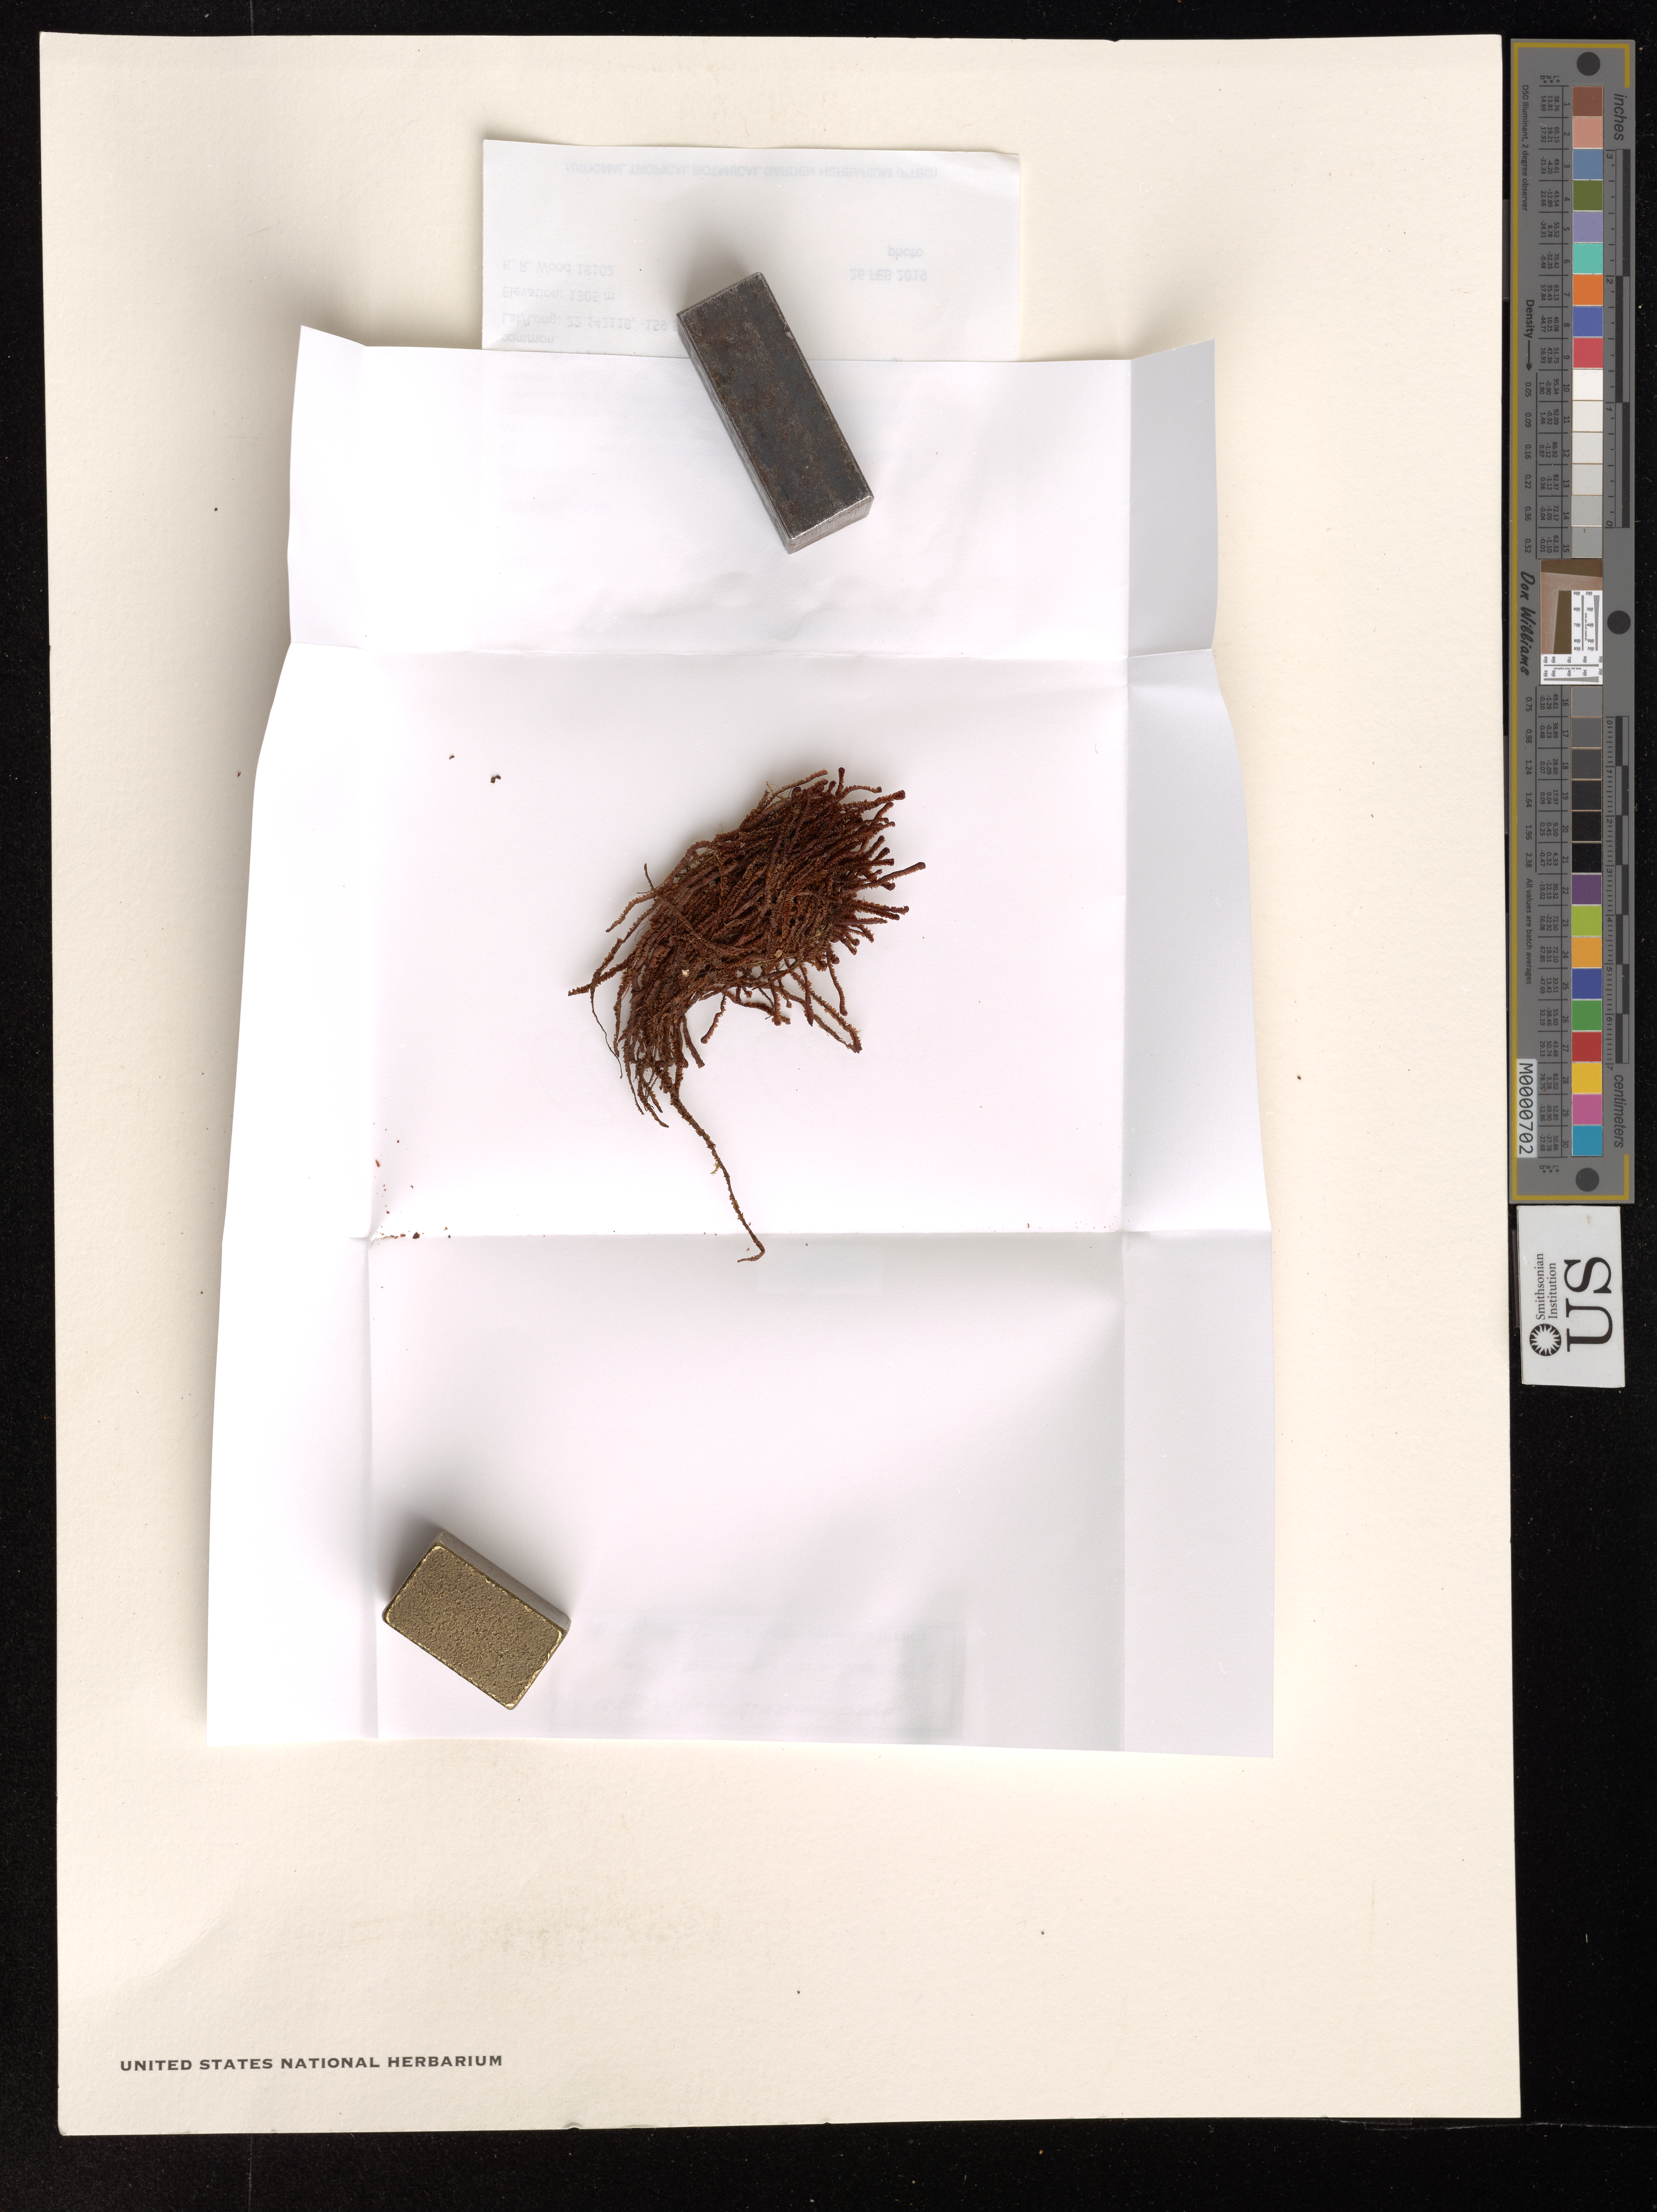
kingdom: Plantae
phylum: Marchantiophyta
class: Jungermanniopsida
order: Jungermanniales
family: Anastrophyllaceae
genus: Anastrophyllum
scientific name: Anastrophyllum lissum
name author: Steph.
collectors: K. R. Wood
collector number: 18102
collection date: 2019-02-26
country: United States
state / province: Hawaii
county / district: Kauai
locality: The Hawaiian Islands. Kauai Hanalei District. Namolokama summit.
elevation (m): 1305